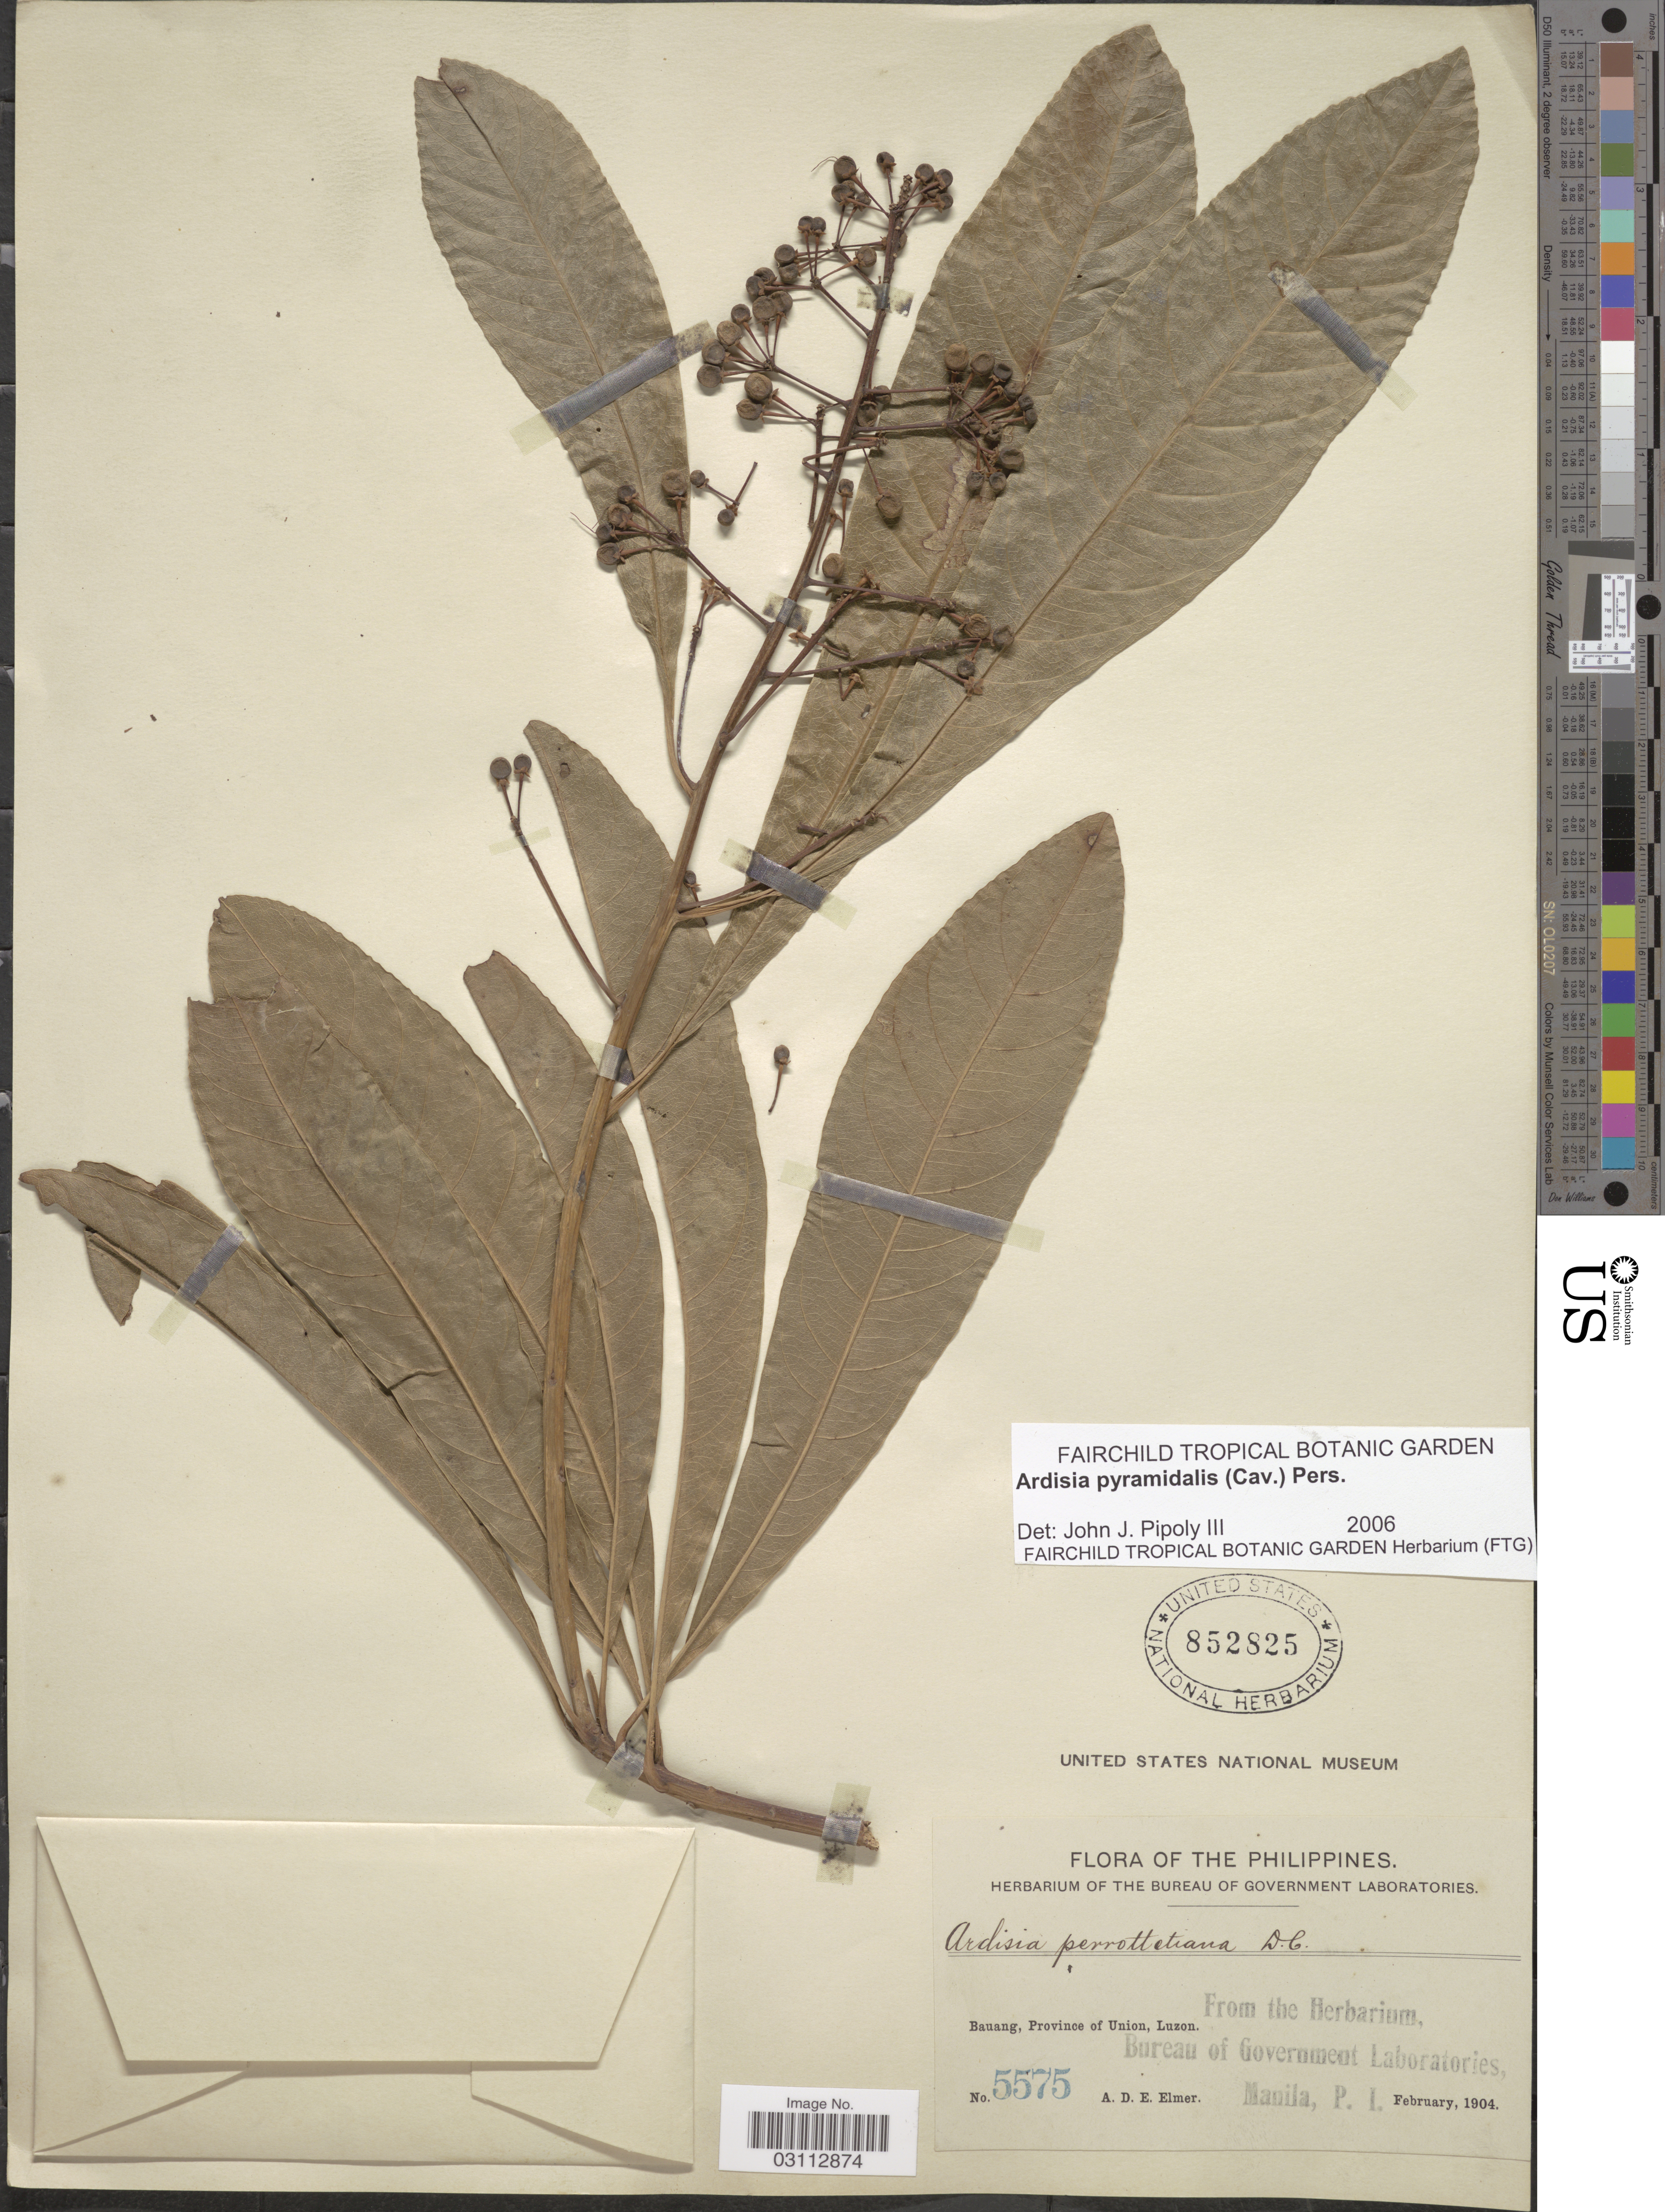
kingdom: Plantae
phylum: Tracheophyta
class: Magnoliopsida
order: Ericales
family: Primulaceae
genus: Ardisia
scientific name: Ardisia pyramidalis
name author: (Cav.) Pers.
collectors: A. D. E. Elmer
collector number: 5575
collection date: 1904-02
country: Philippines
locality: Bauang, Province of Union, Luzon.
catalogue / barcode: US 852825